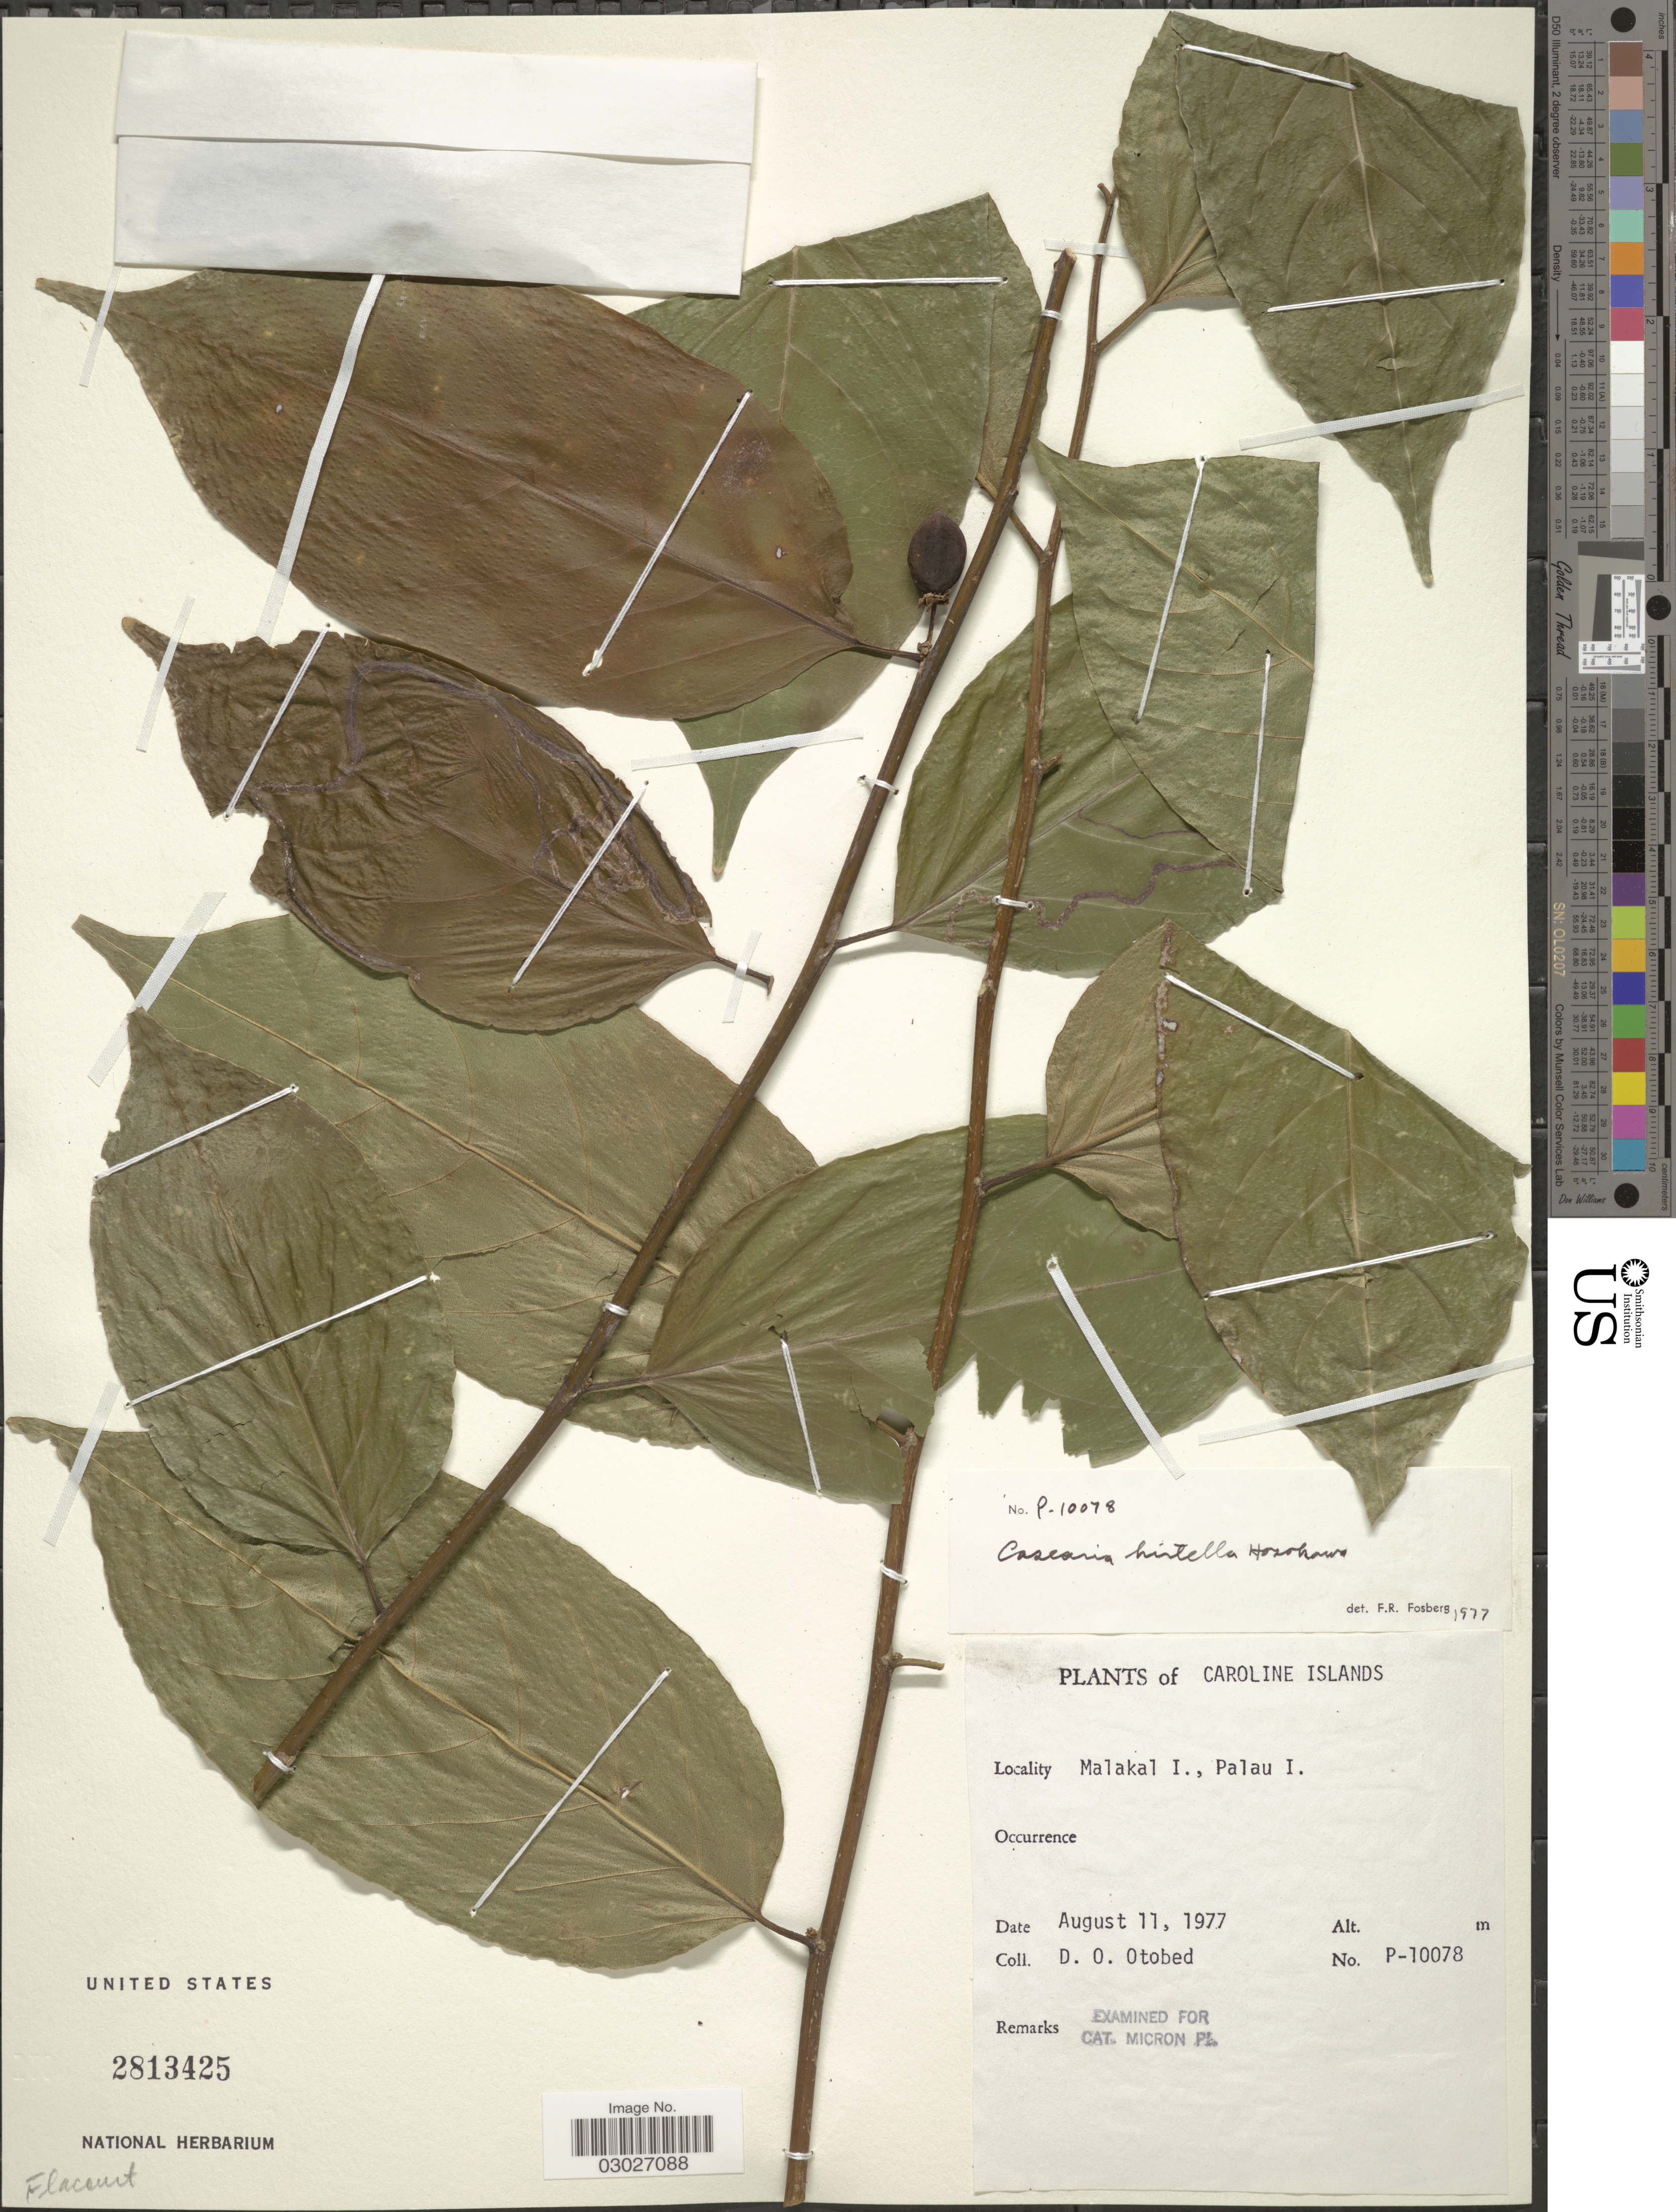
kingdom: Plantae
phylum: Tracheophyta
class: Magnoliopsida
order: Malpighiales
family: Salicaceae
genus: Casearia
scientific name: Casearia hirtella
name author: Hosok.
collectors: D. O. Otobed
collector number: P-10078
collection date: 1977-08-11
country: Palau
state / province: Koror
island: Ngemelachel [Malakal]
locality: Caroline Islands. Malakal I., Palau I.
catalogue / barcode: US 2813425